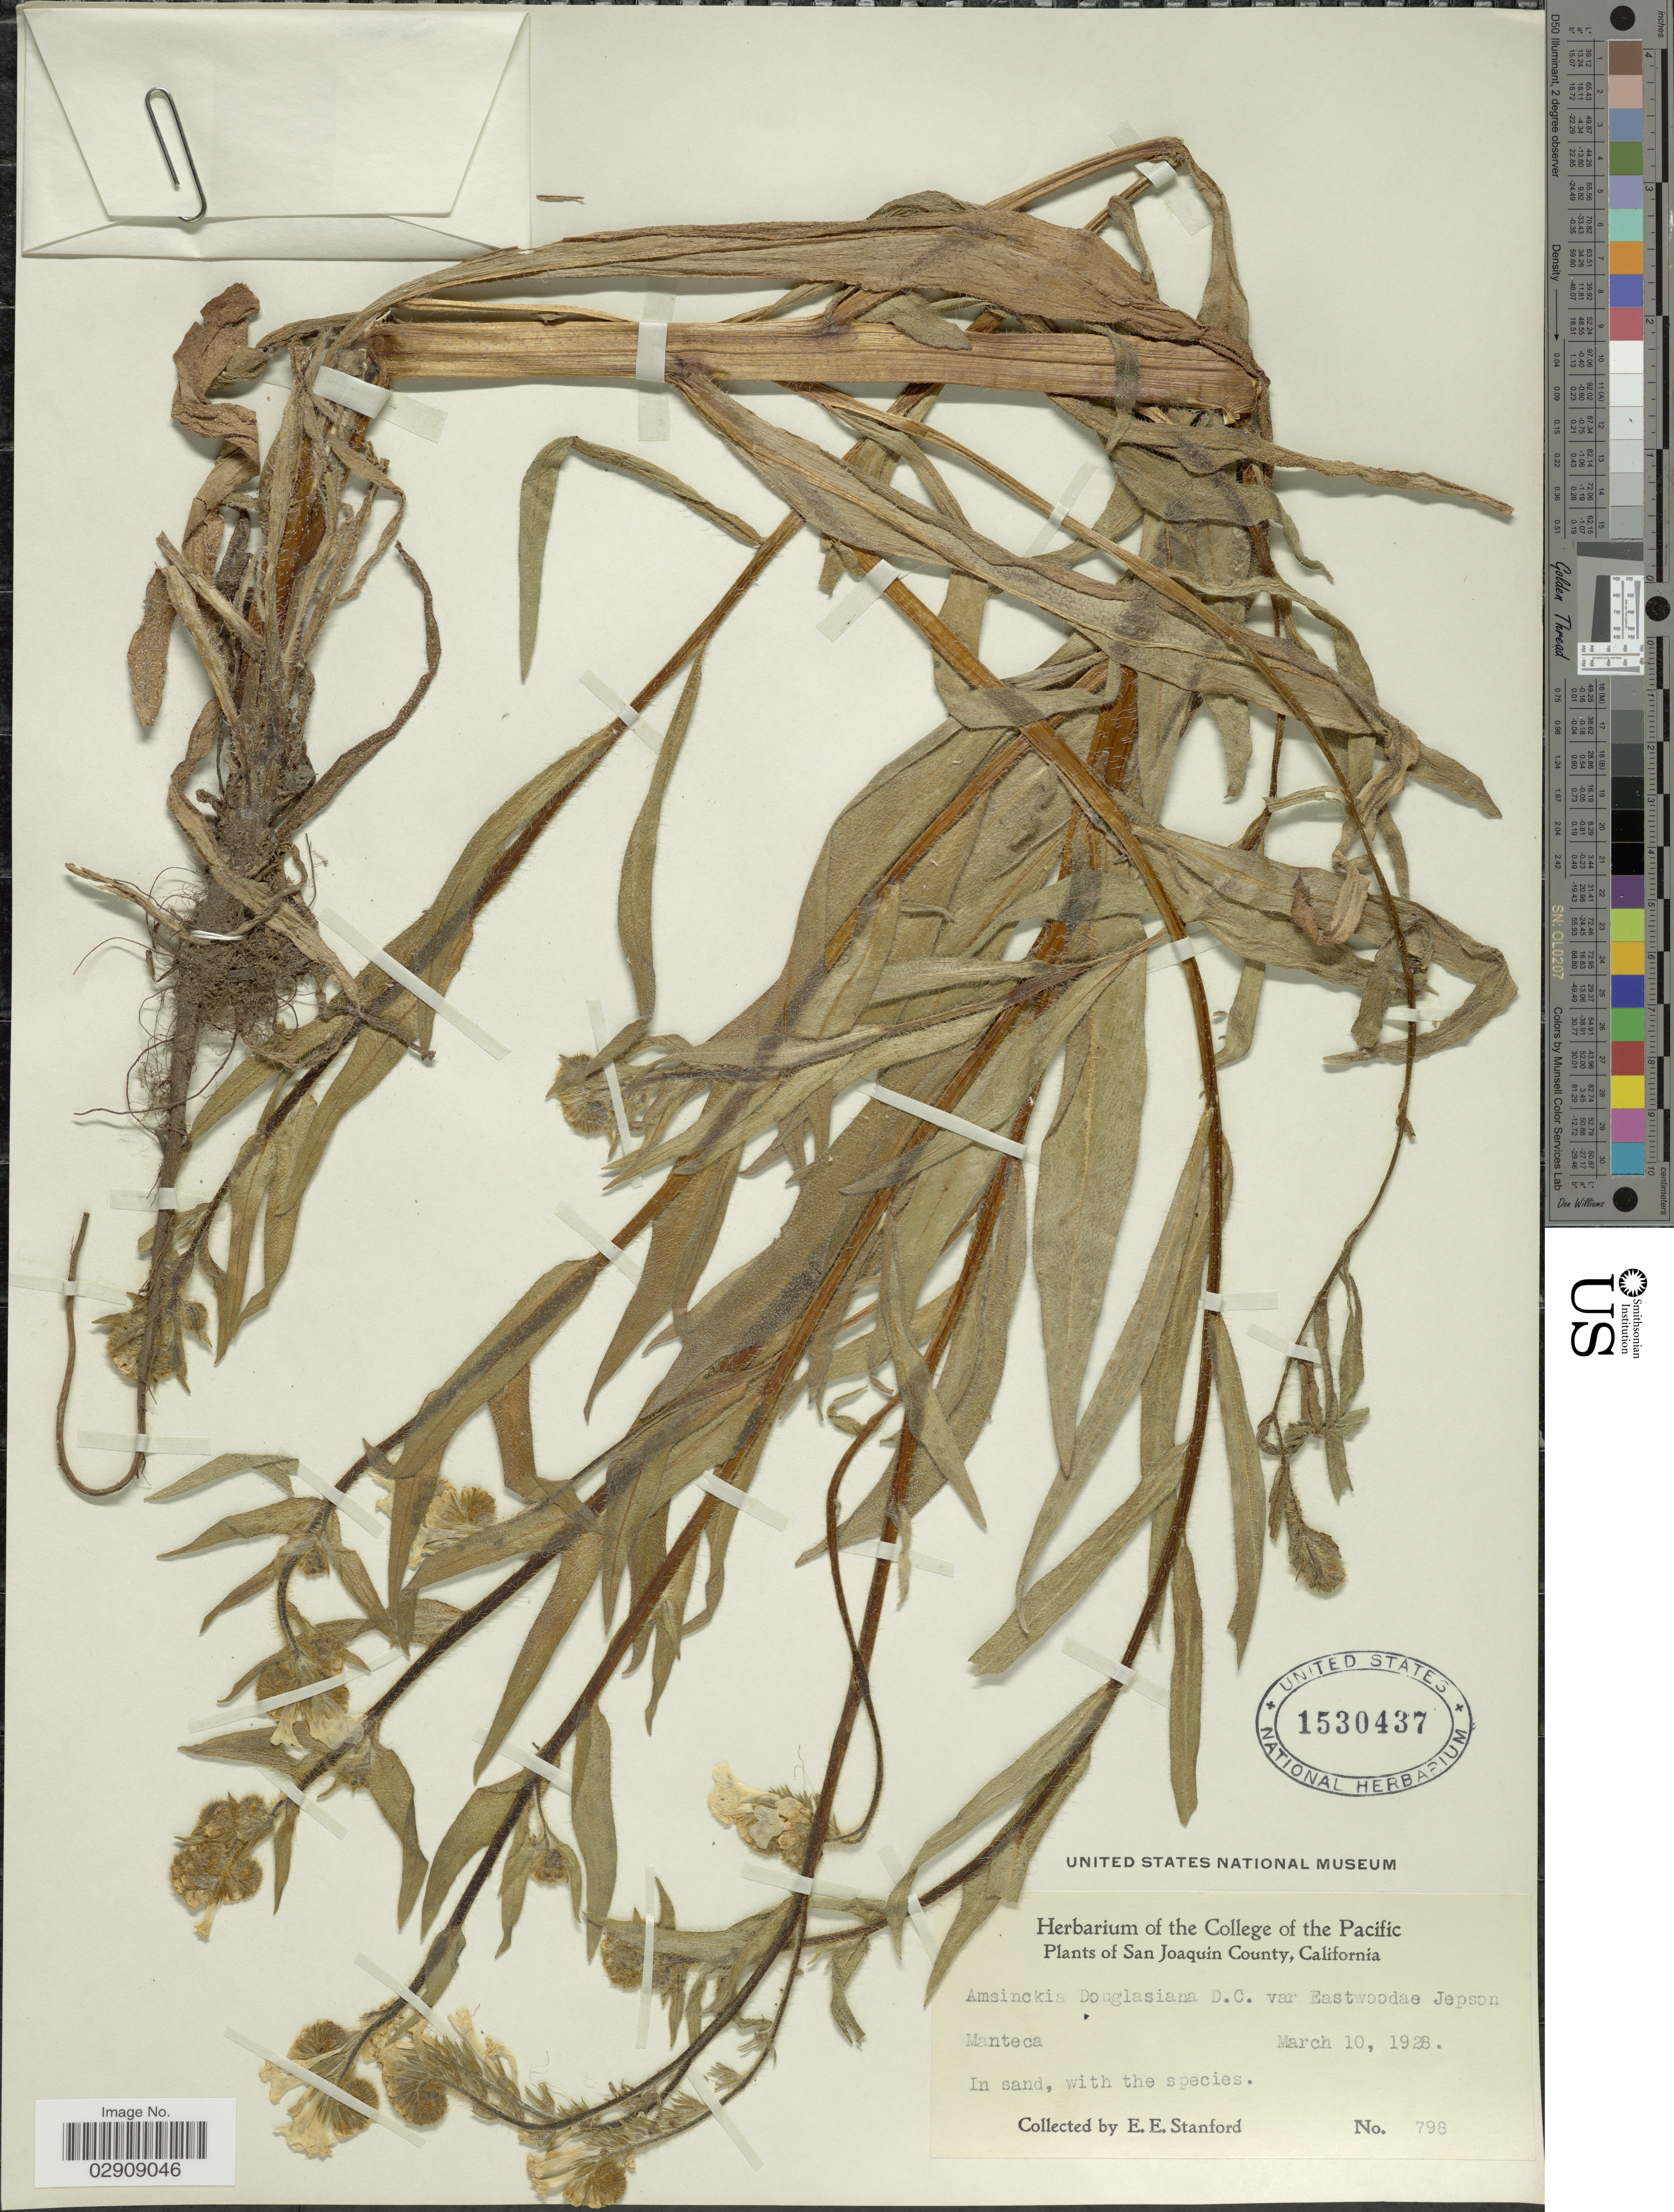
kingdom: Plantae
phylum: Tracheophyta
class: Magnoliopsida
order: Boraginales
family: Boraginaceae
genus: Amsinckia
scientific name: Amsinckia douglasiana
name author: A. DC.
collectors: E. Stanford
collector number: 798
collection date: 1928-03-10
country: United States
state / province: California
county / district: San Joaquin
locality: In sand, with the species. Manteca. San Joaquin County, California.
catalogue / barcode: US 1530437